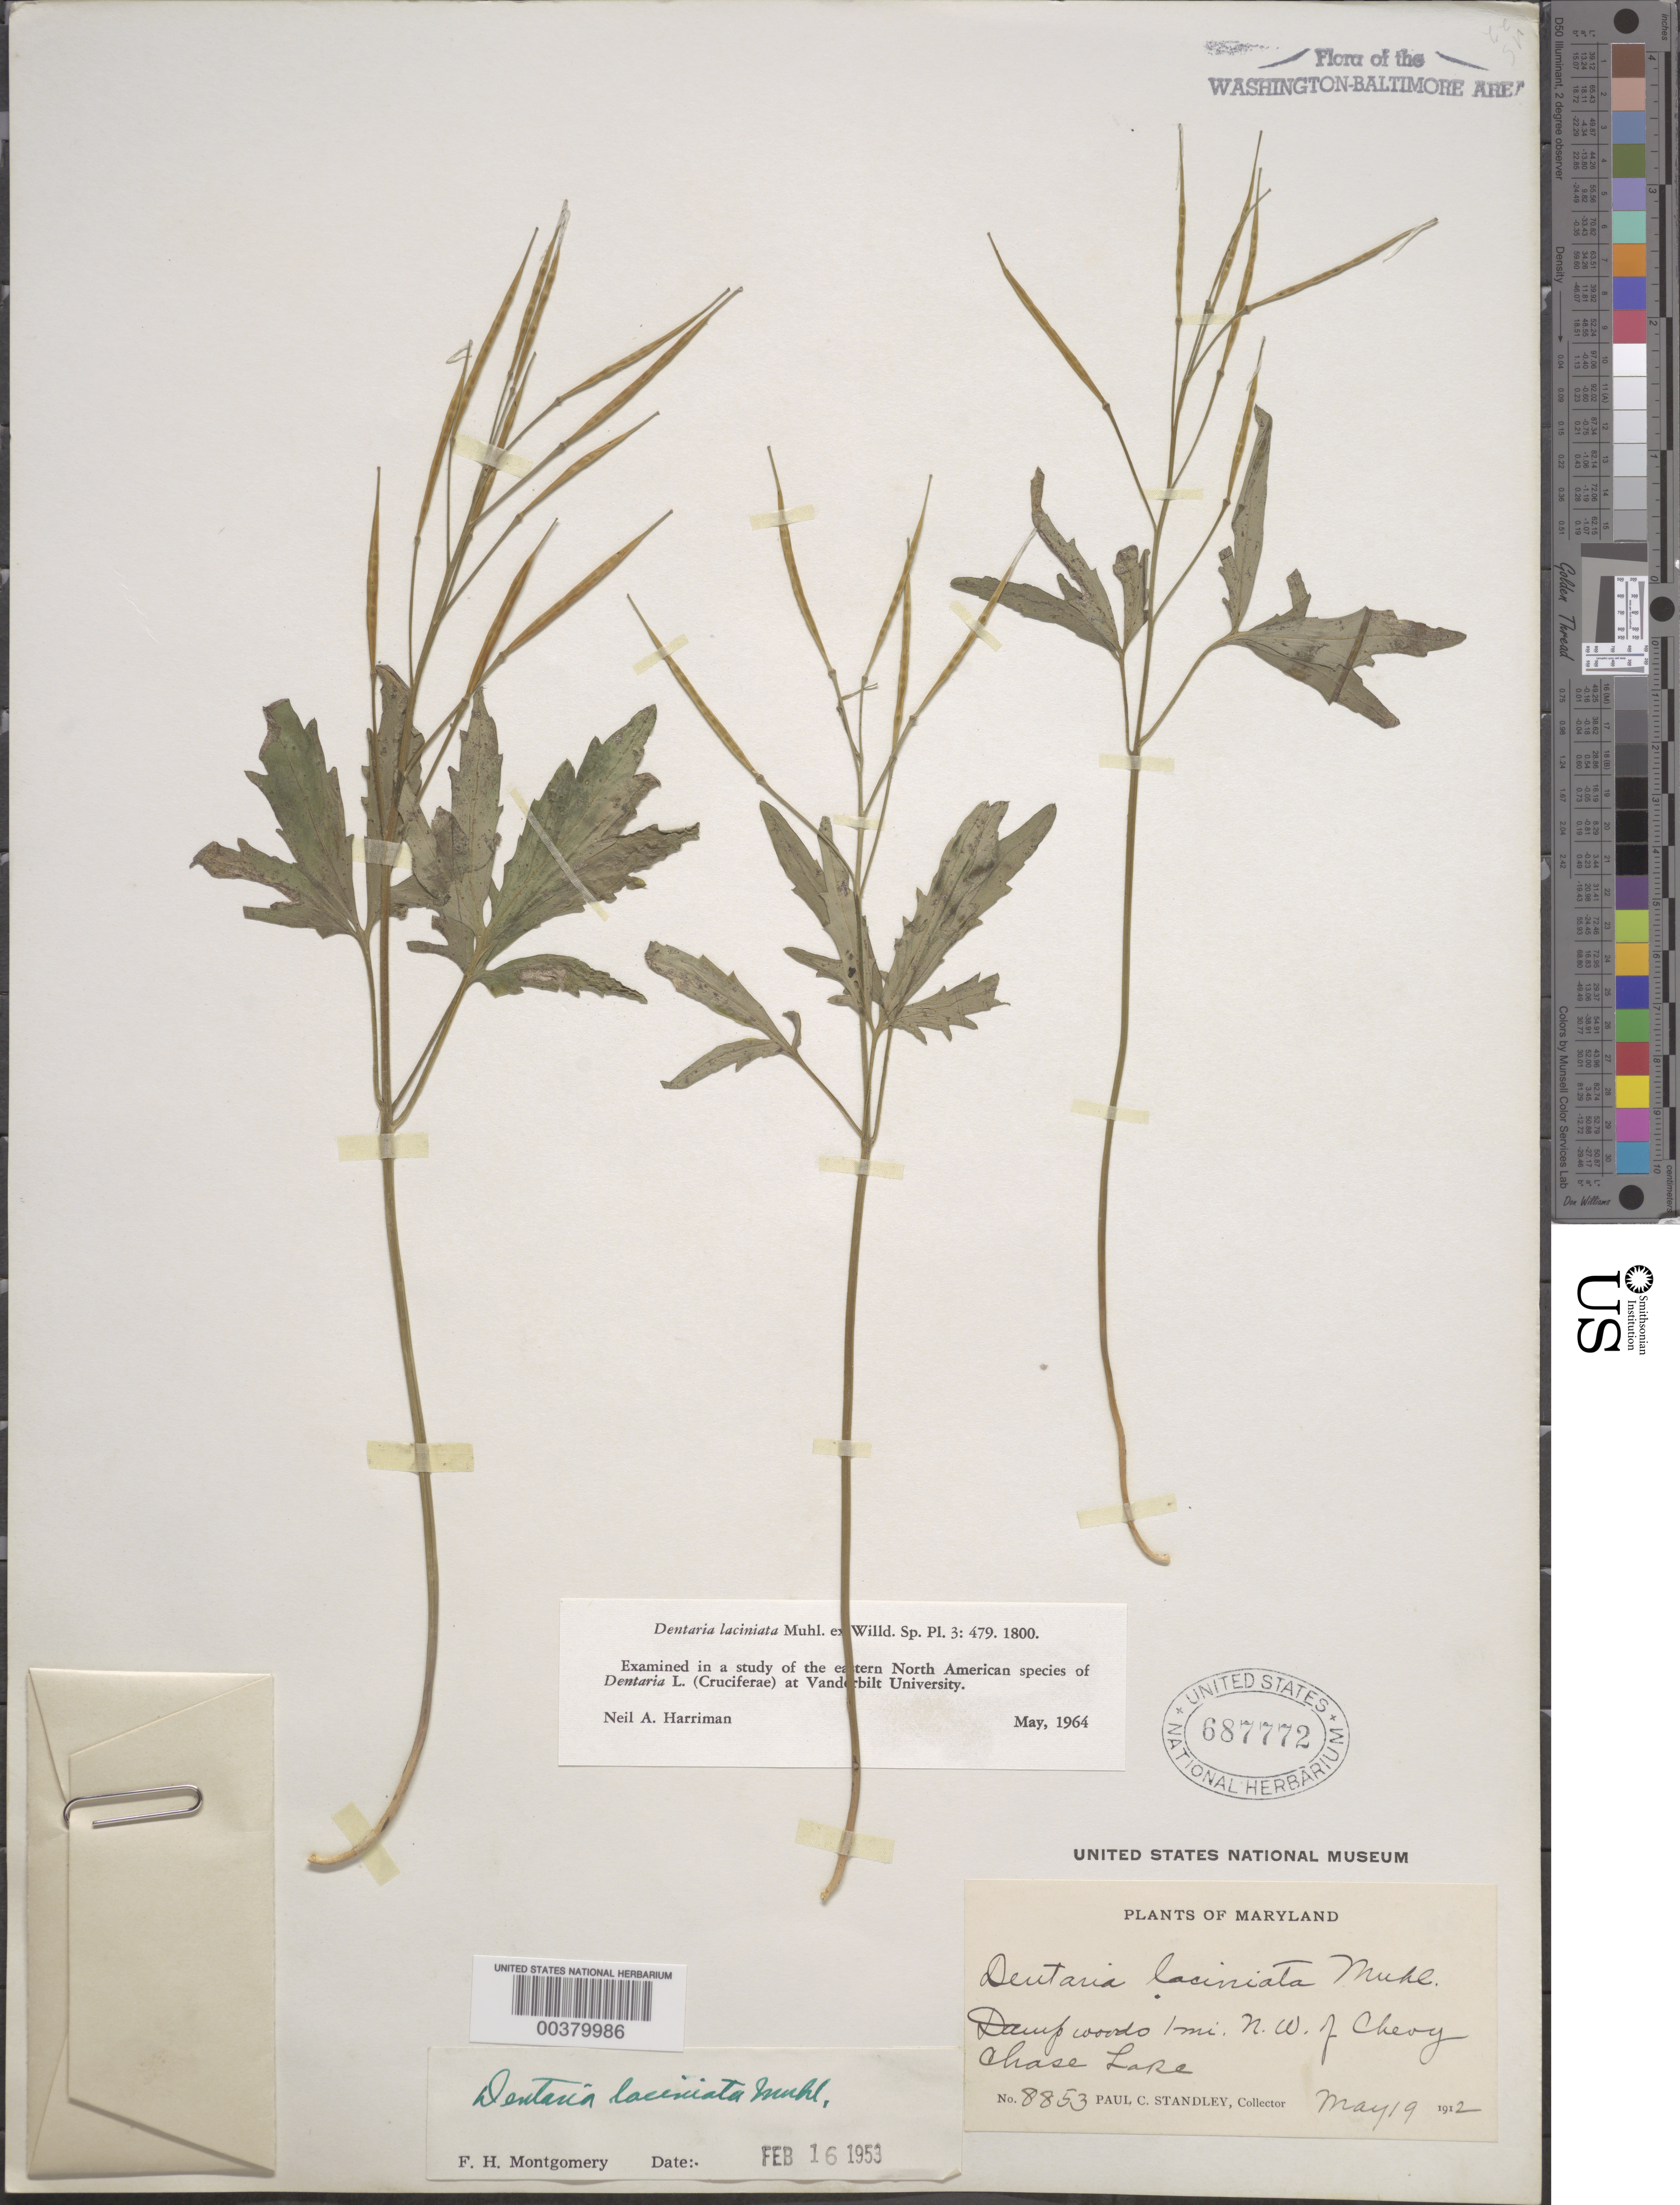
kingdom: Plantae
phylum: Tracheophyta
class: Magnoliopsida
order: Brassicales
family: Brassicaceae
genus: Cardamine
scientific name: Cardamine concatenata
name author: (Michx.) Sw.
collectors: P. C. Standley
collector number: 8853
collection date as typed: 19 May 1912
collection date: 1912-05-19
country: United States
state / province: Maryland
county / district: Montgomery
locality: northwest of Chevy Chase Lake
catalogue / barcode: US 687772